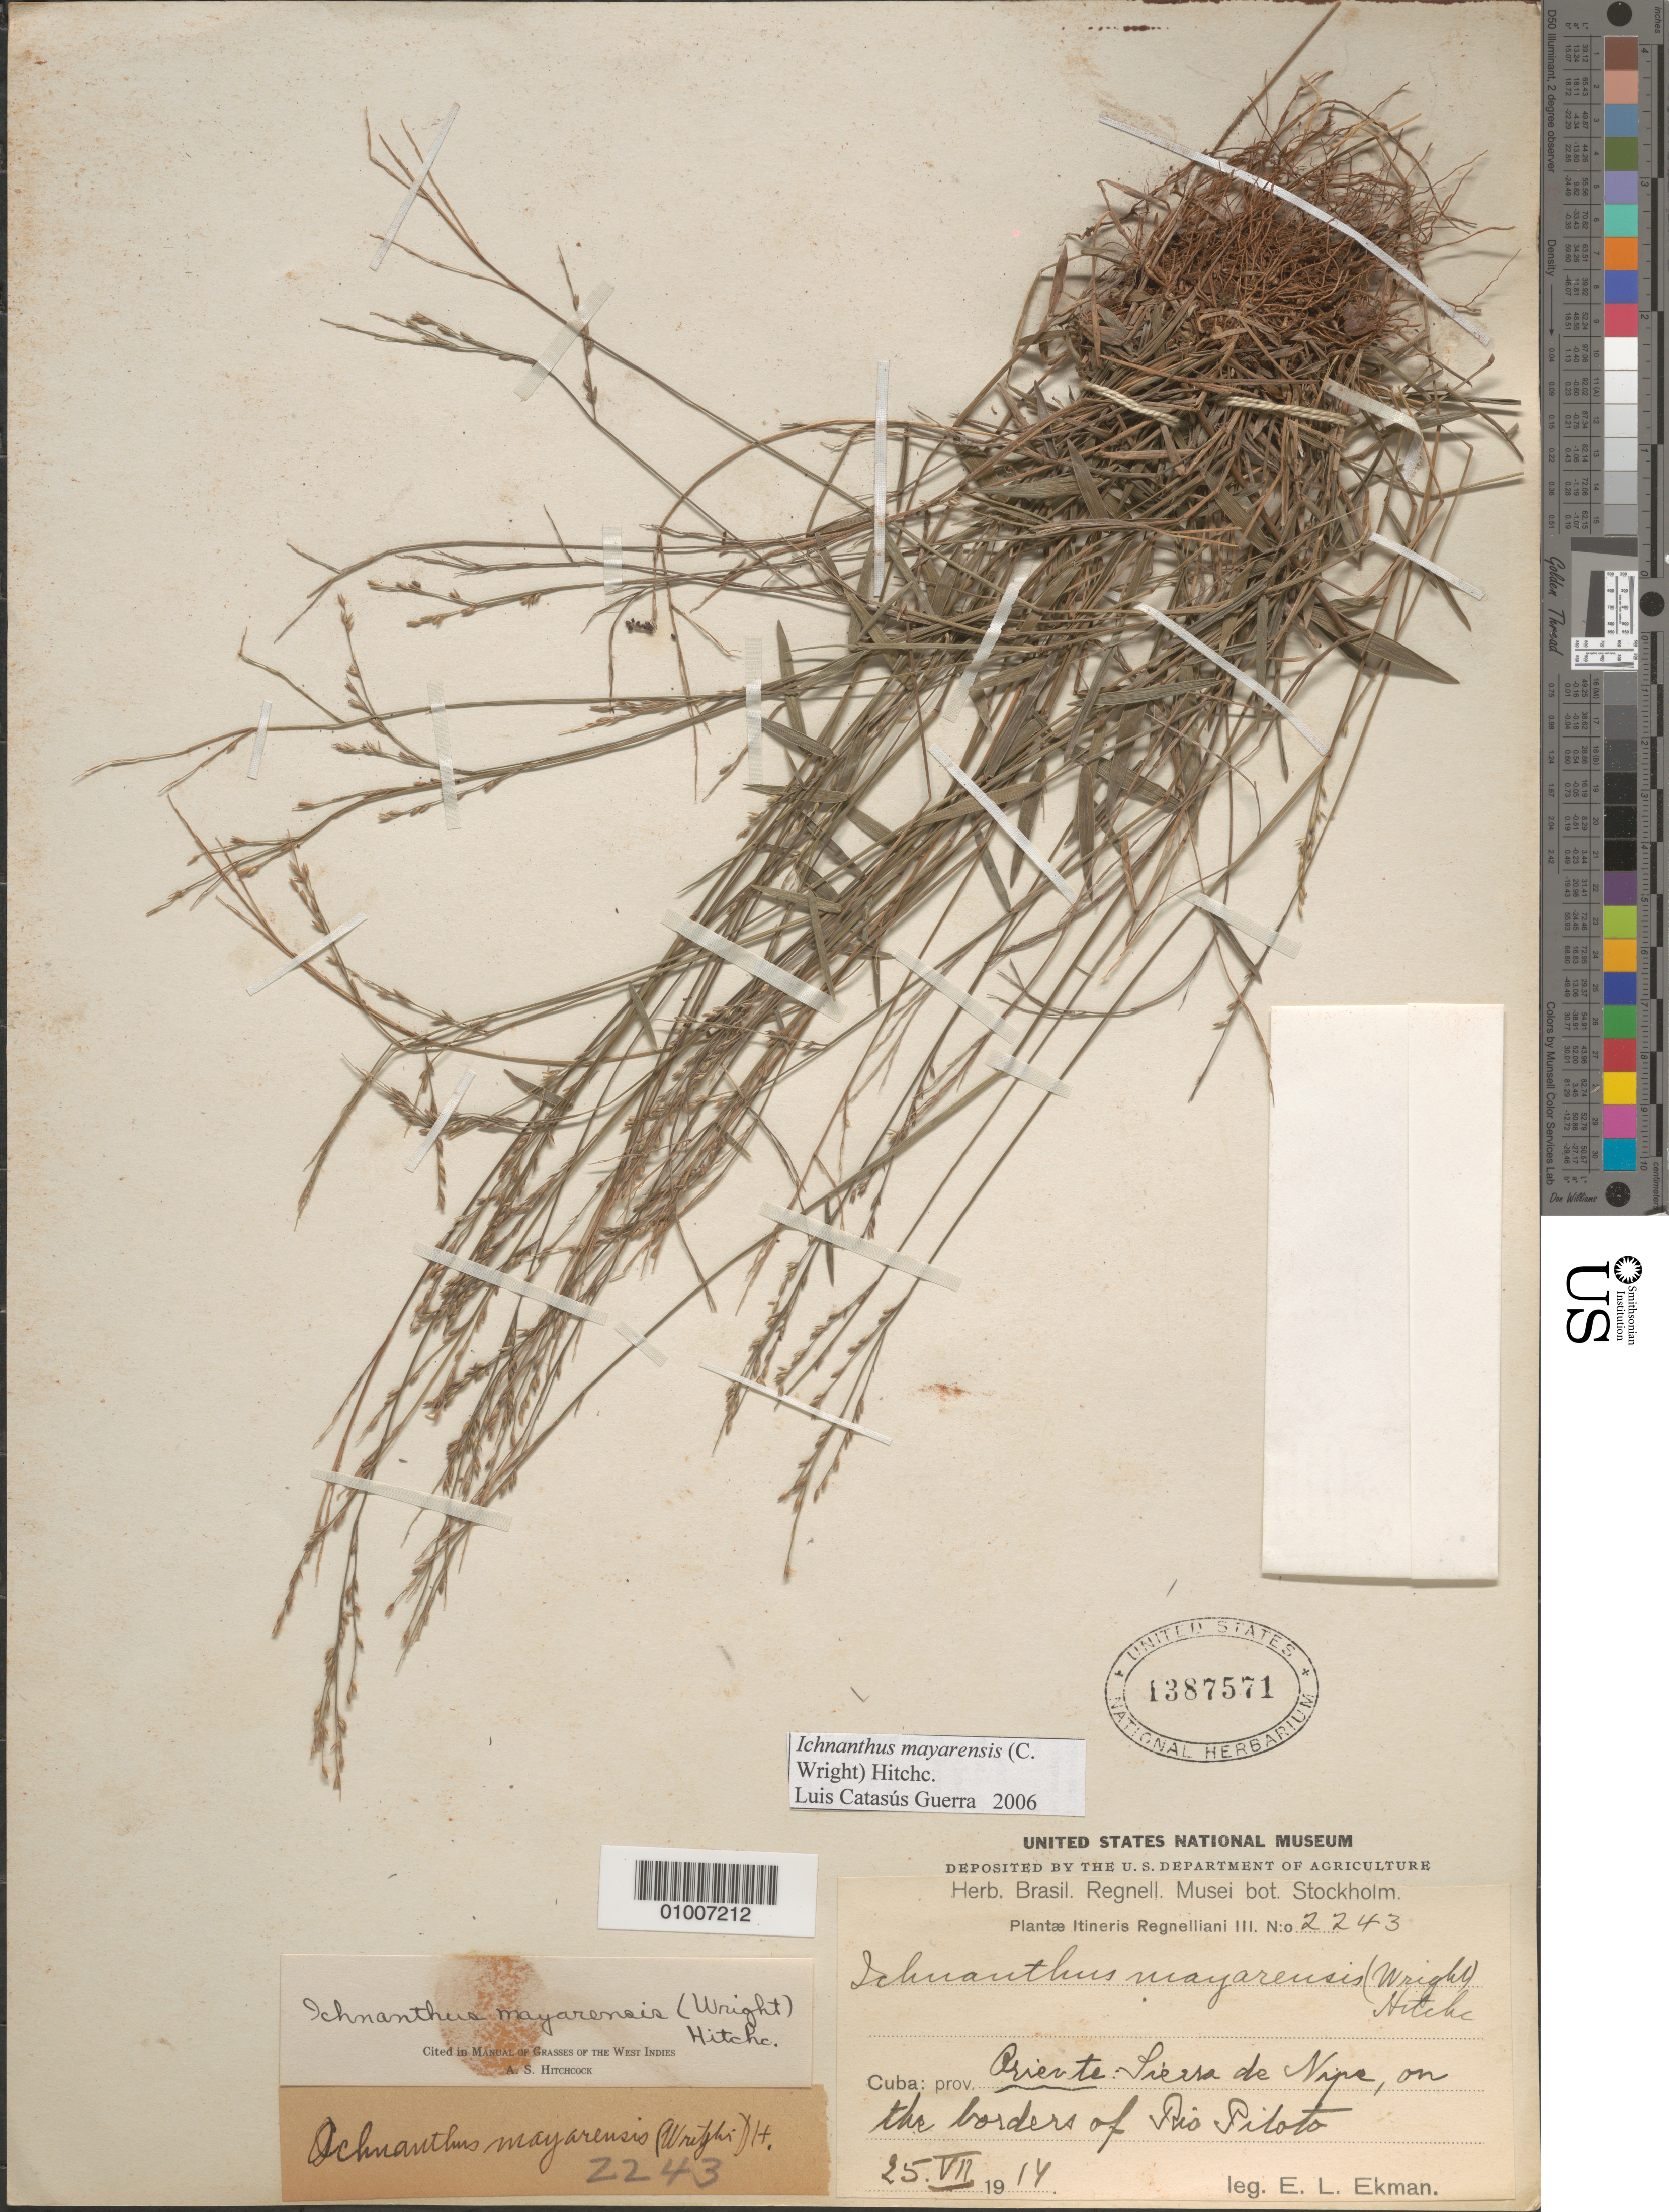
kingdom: Plantae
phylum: Tracheophyta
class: Liliopsida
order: Poales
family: Poaceae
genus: Ichnanthus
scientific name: Ichnanthus mayarensis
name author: (C. Wright) Hitchc.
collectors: E. L. Ekman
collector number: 2243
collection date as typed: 25 Jul 1914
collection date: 1914-07-25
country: Cuba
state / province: Holguín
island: Cuba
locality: Oriente, Sierra de Nipe, on the borders of Rio Piloto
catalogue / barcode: US 1387571